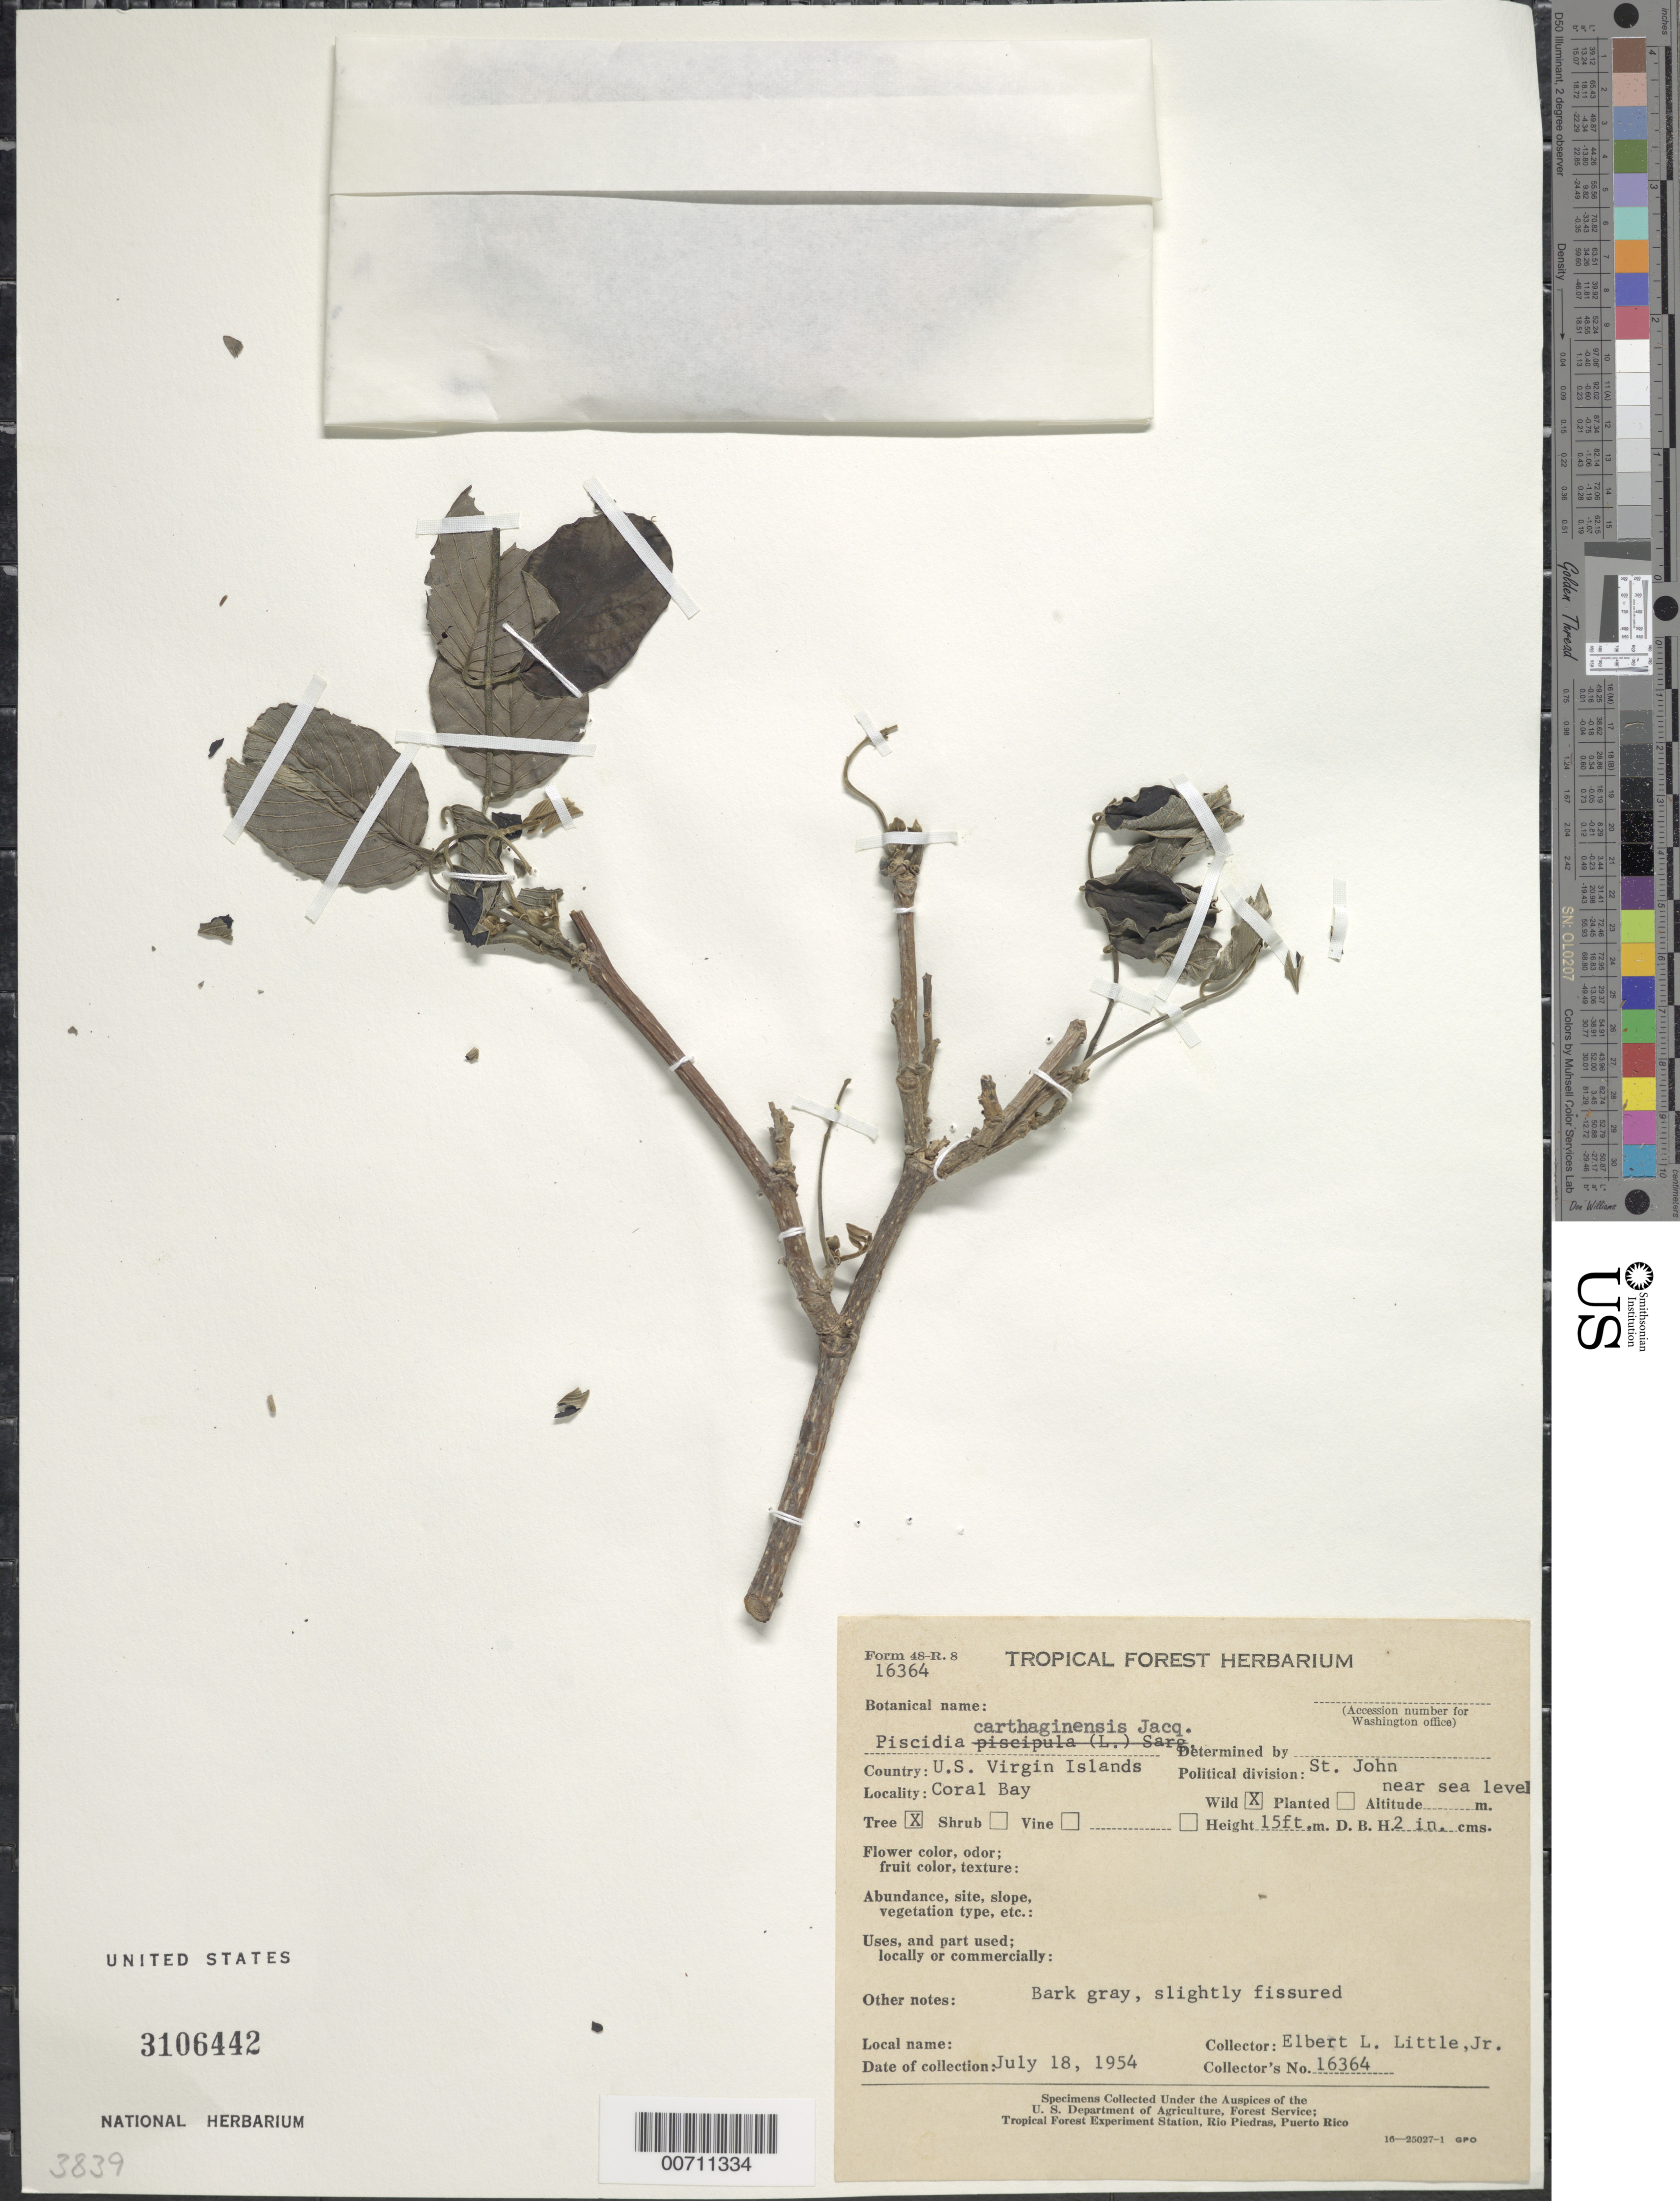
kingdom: Plantae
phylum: Tracheophyta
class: Magnoliopsida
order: Fabales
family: Fabaceae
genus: Piscidia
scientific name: Piscidia carthagenensis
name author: Jacq.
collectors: E. L. Little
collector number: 16364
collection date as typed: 18 Jul 1954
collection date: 1954-07-18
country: U.S. Virgin Islands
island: St. John Island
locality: Coral Bay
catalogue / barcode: US 3106442